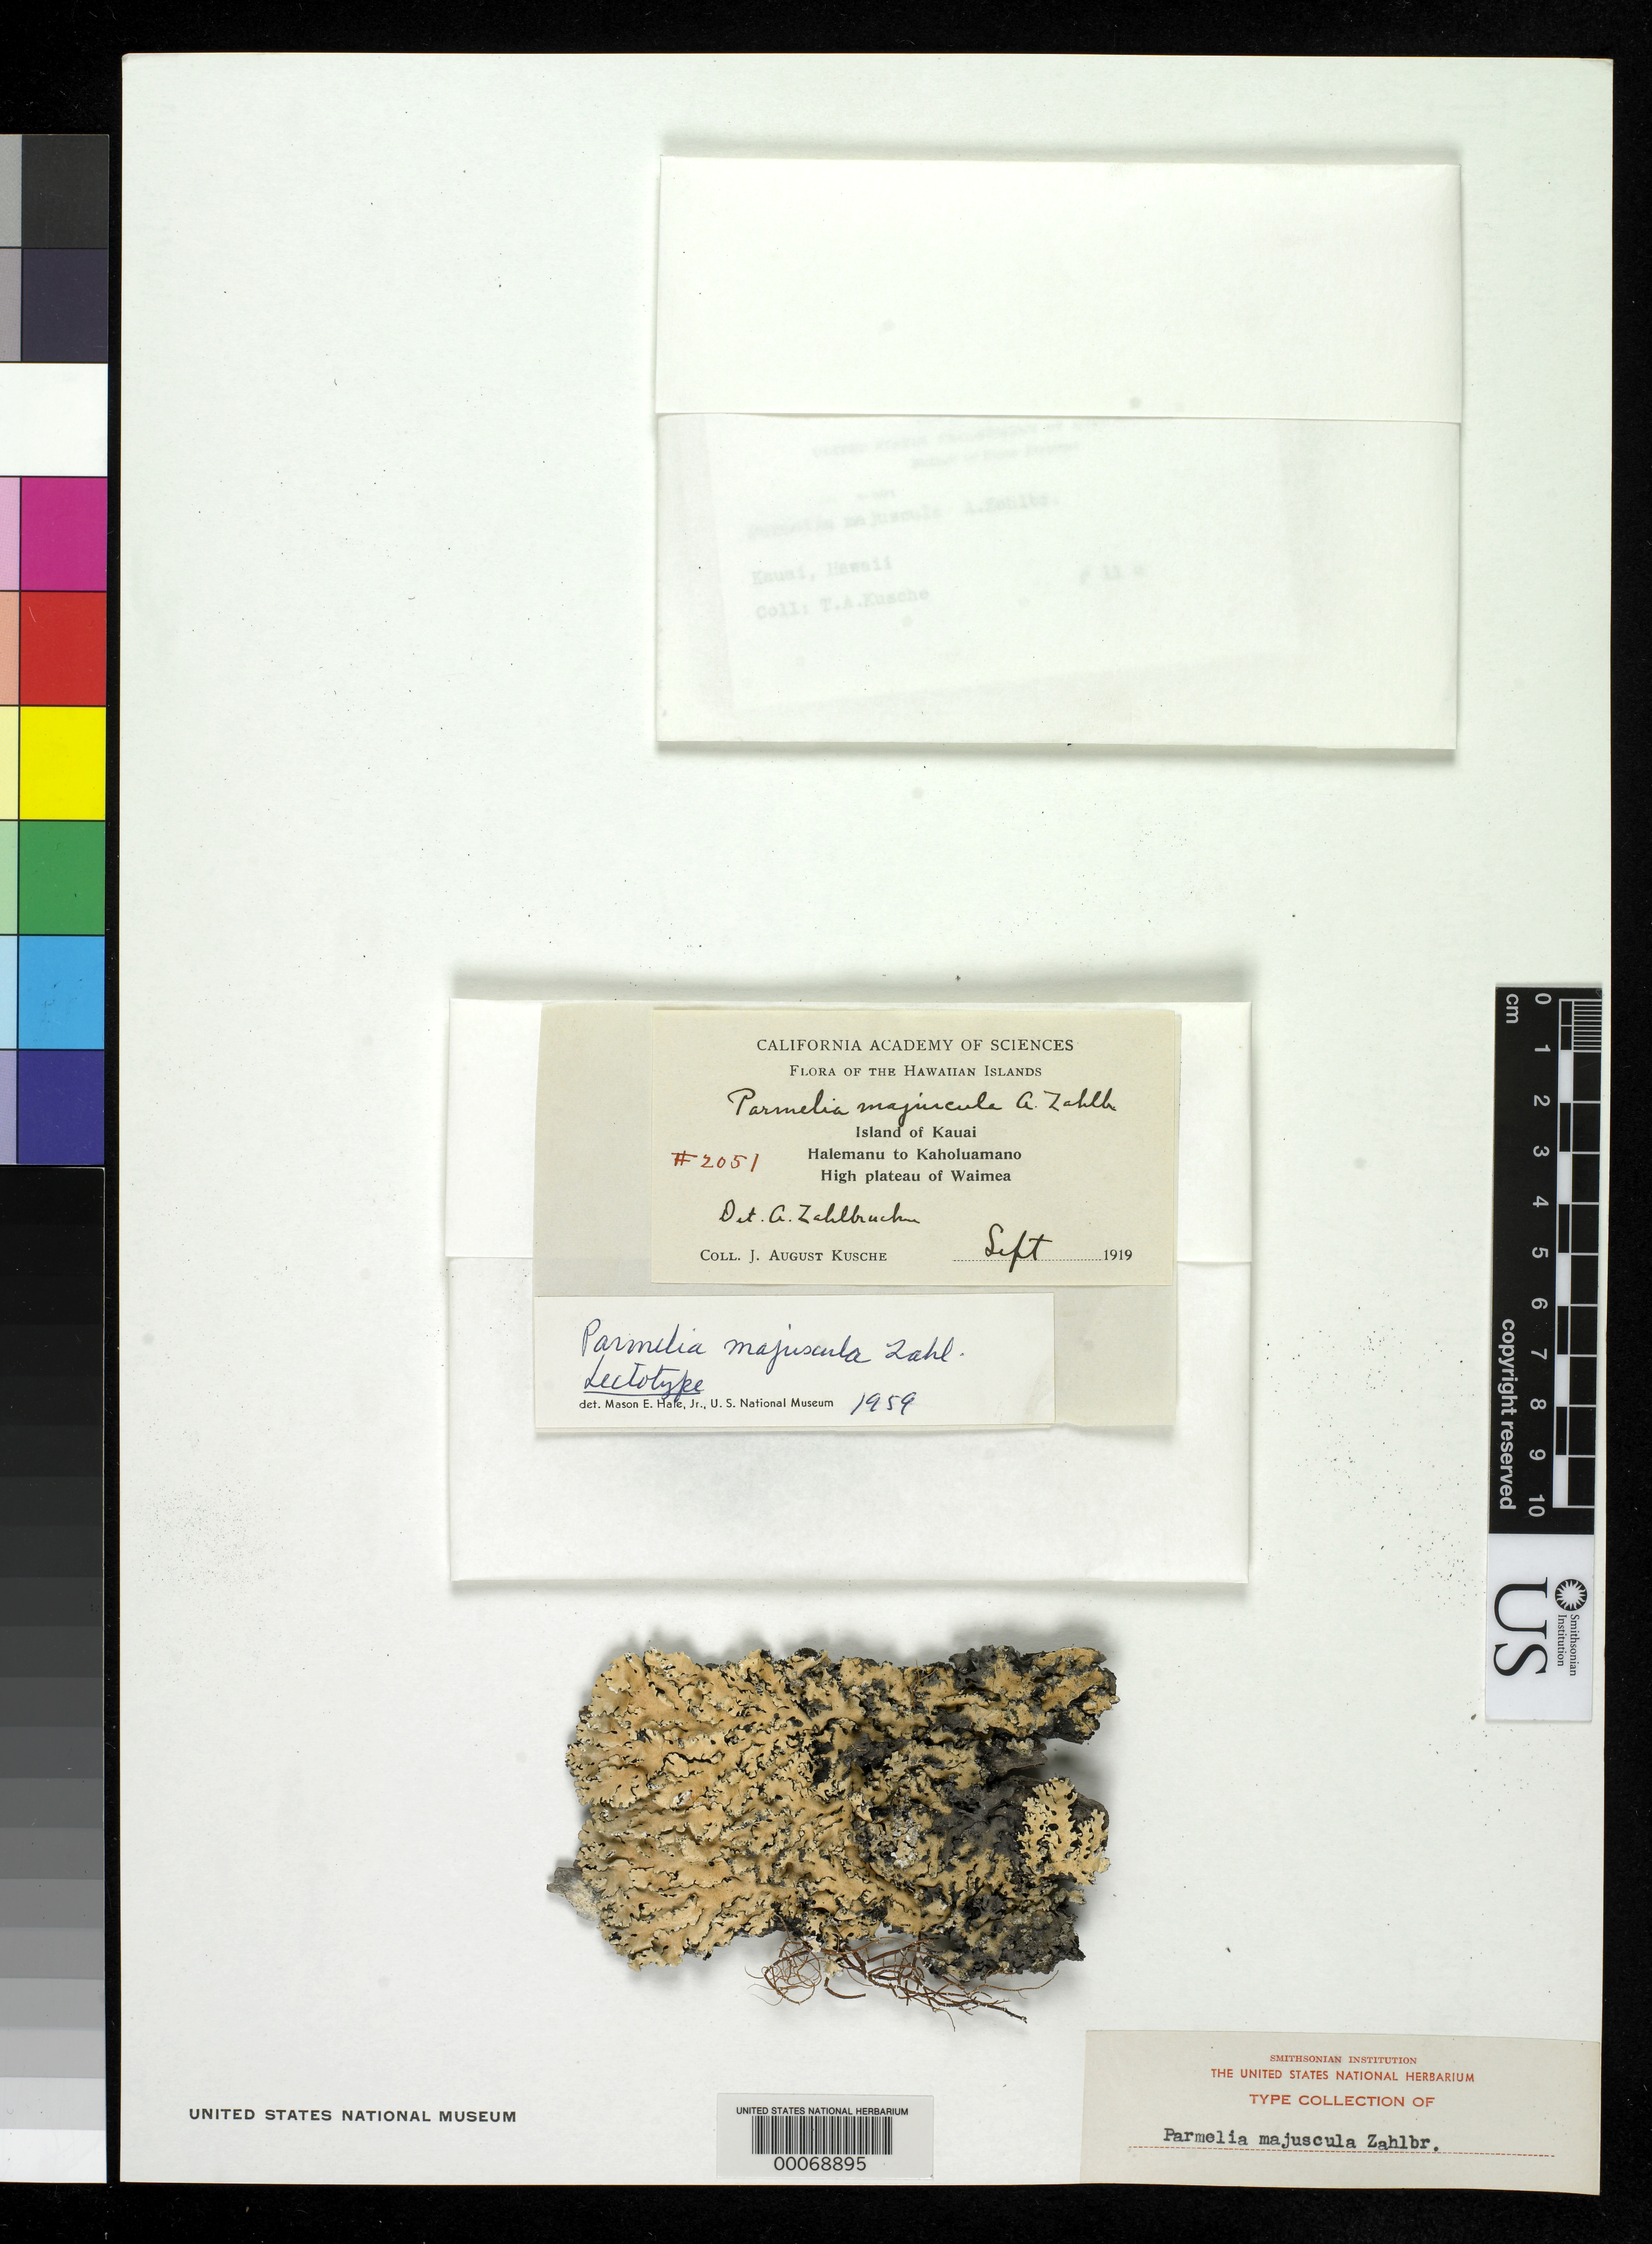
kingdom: Fungi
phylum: Ascomycota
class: Lecanoromycetes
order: Lecanorales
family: Parmeliaceae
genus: Parmelia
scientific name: Parmelia majuscula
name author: Zahlbr. in H. Magn. & Zahlbr.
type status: Isosyntype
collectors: J. Keuche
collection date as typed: Sep 1919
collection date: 1919-09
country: United States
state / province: Hawaii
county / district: Kauai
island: Kaua'i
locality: Kauai Isl., Halemanu to Kaholuamano, high plateau of Waimea.